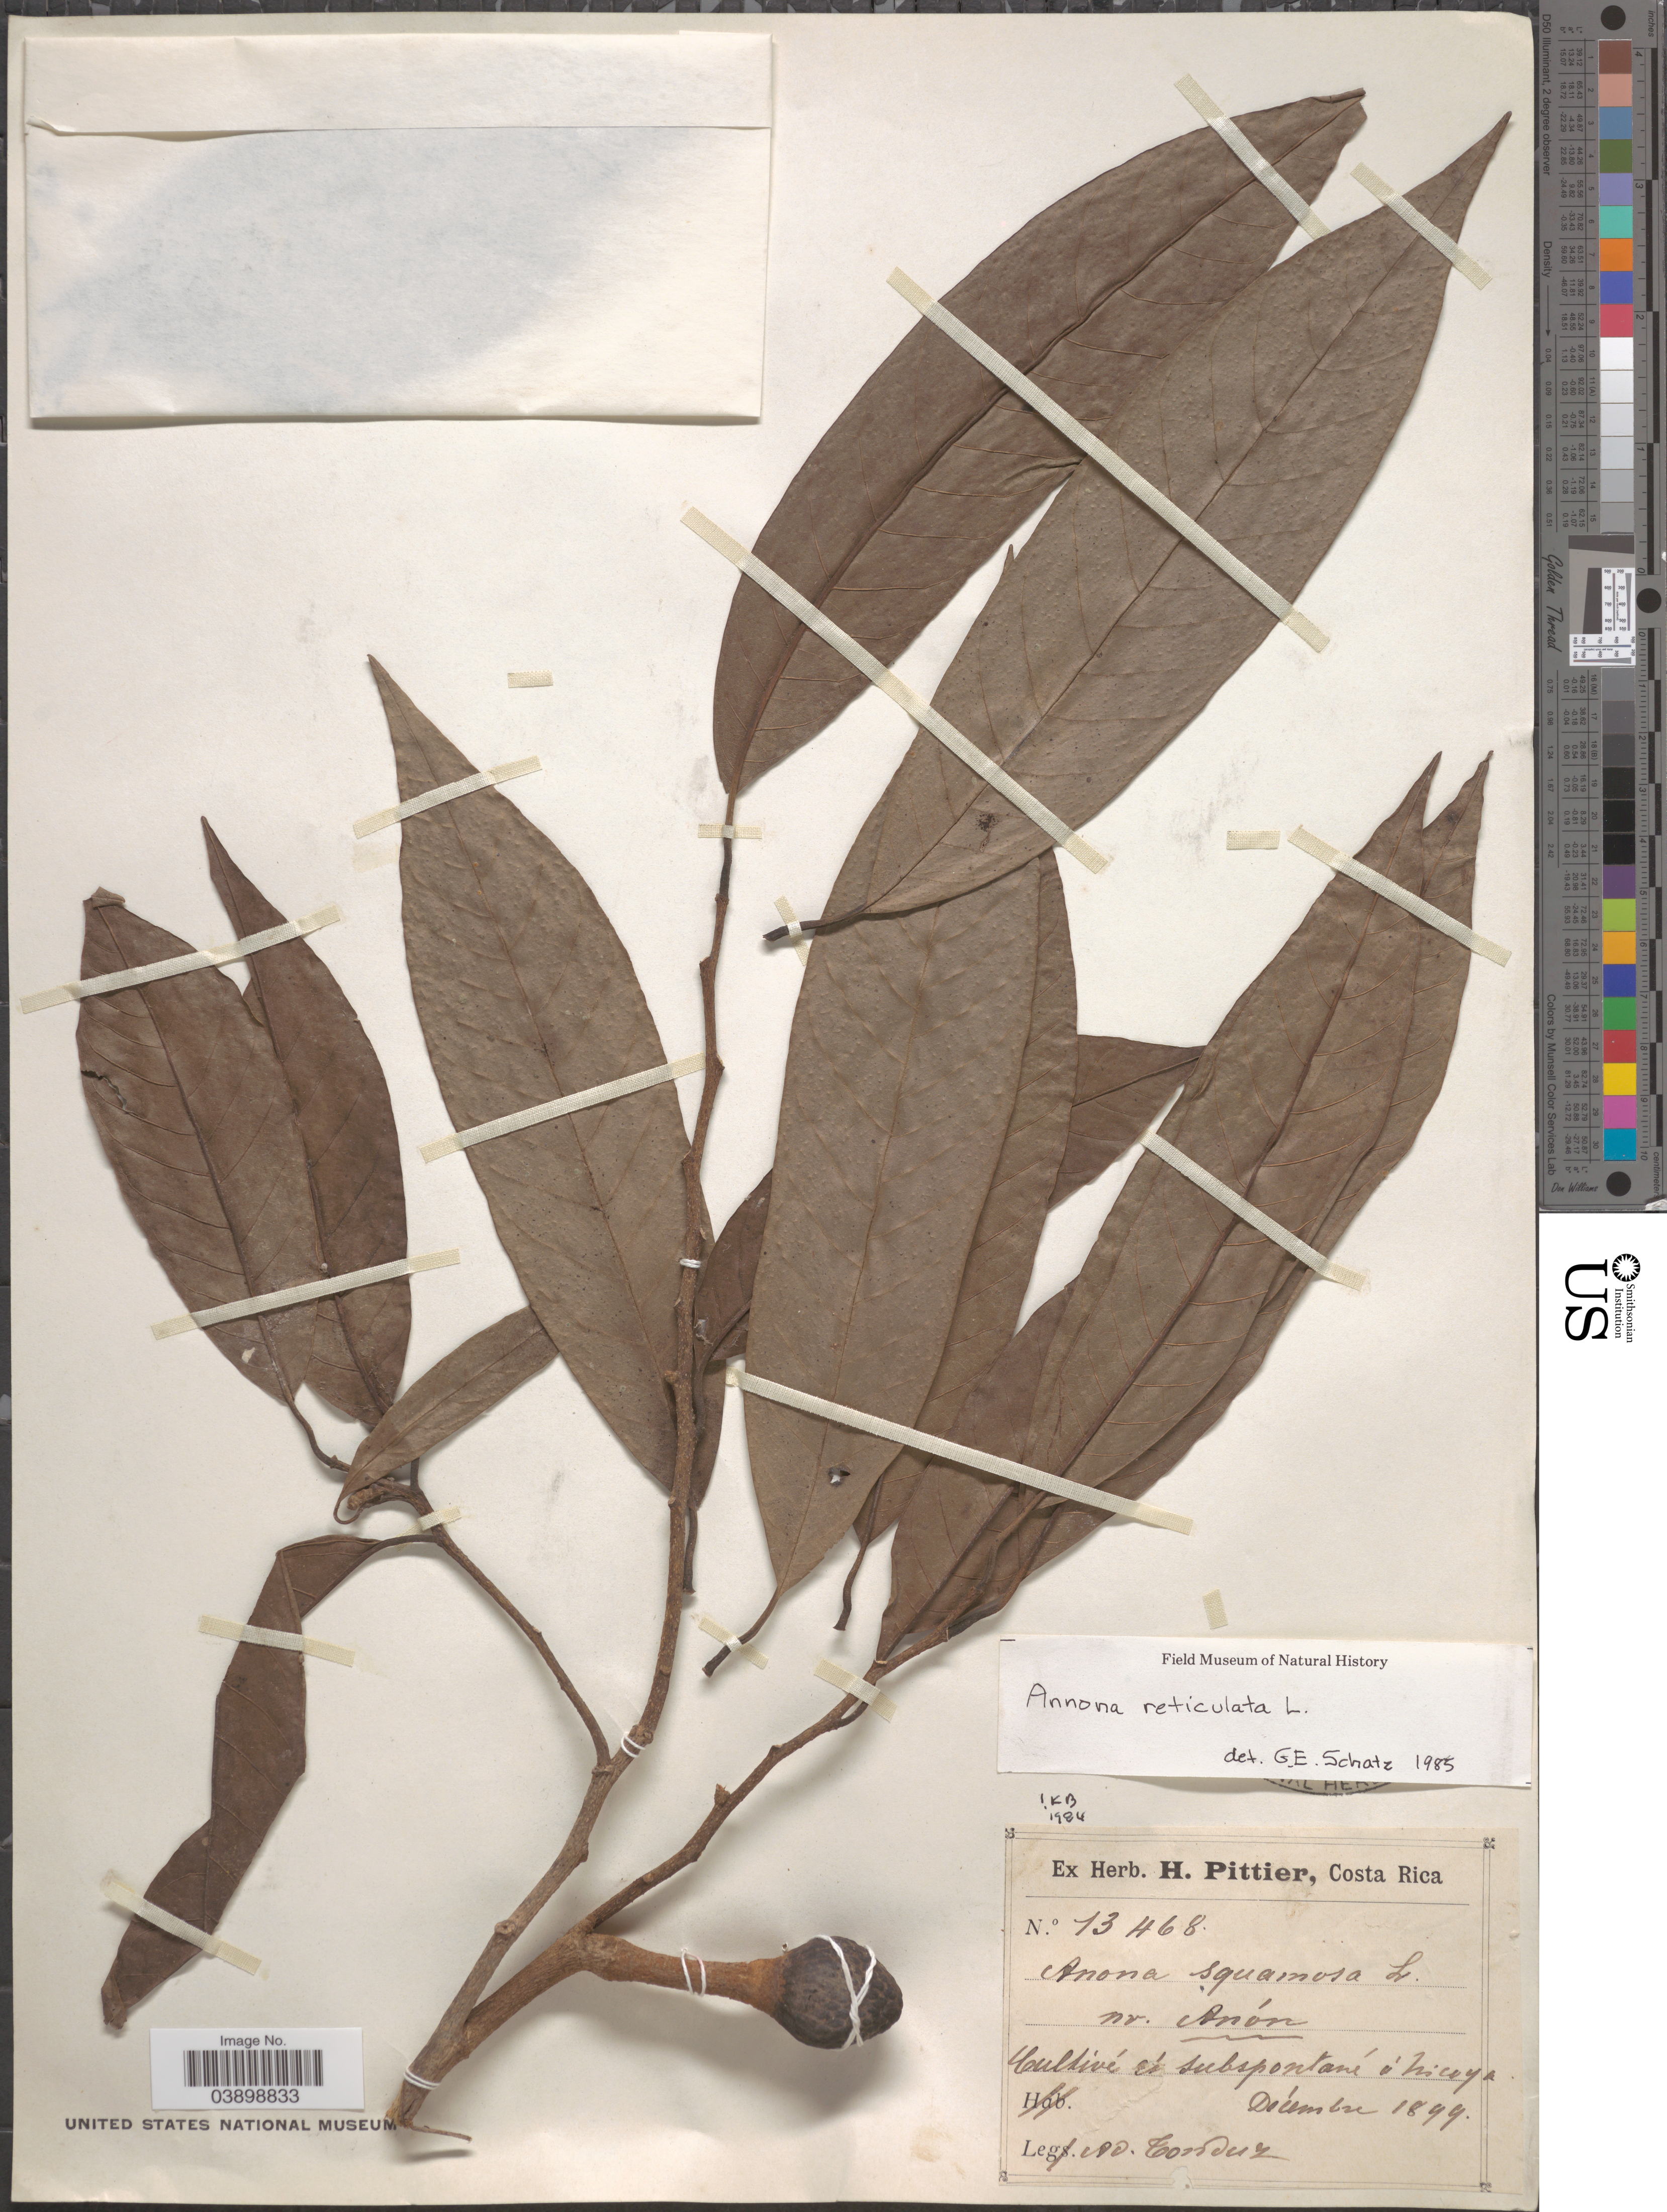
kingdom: Plantae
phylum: Tracheophyta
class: Magnoliopsida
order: Magnoliales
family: Annonaceae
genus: Annona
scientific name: Annona reticulata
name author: L.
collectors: A. Tonduz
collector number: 13468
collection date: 1899-12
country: Costa Rica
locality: Cultivé et subspontané á Nicoya.